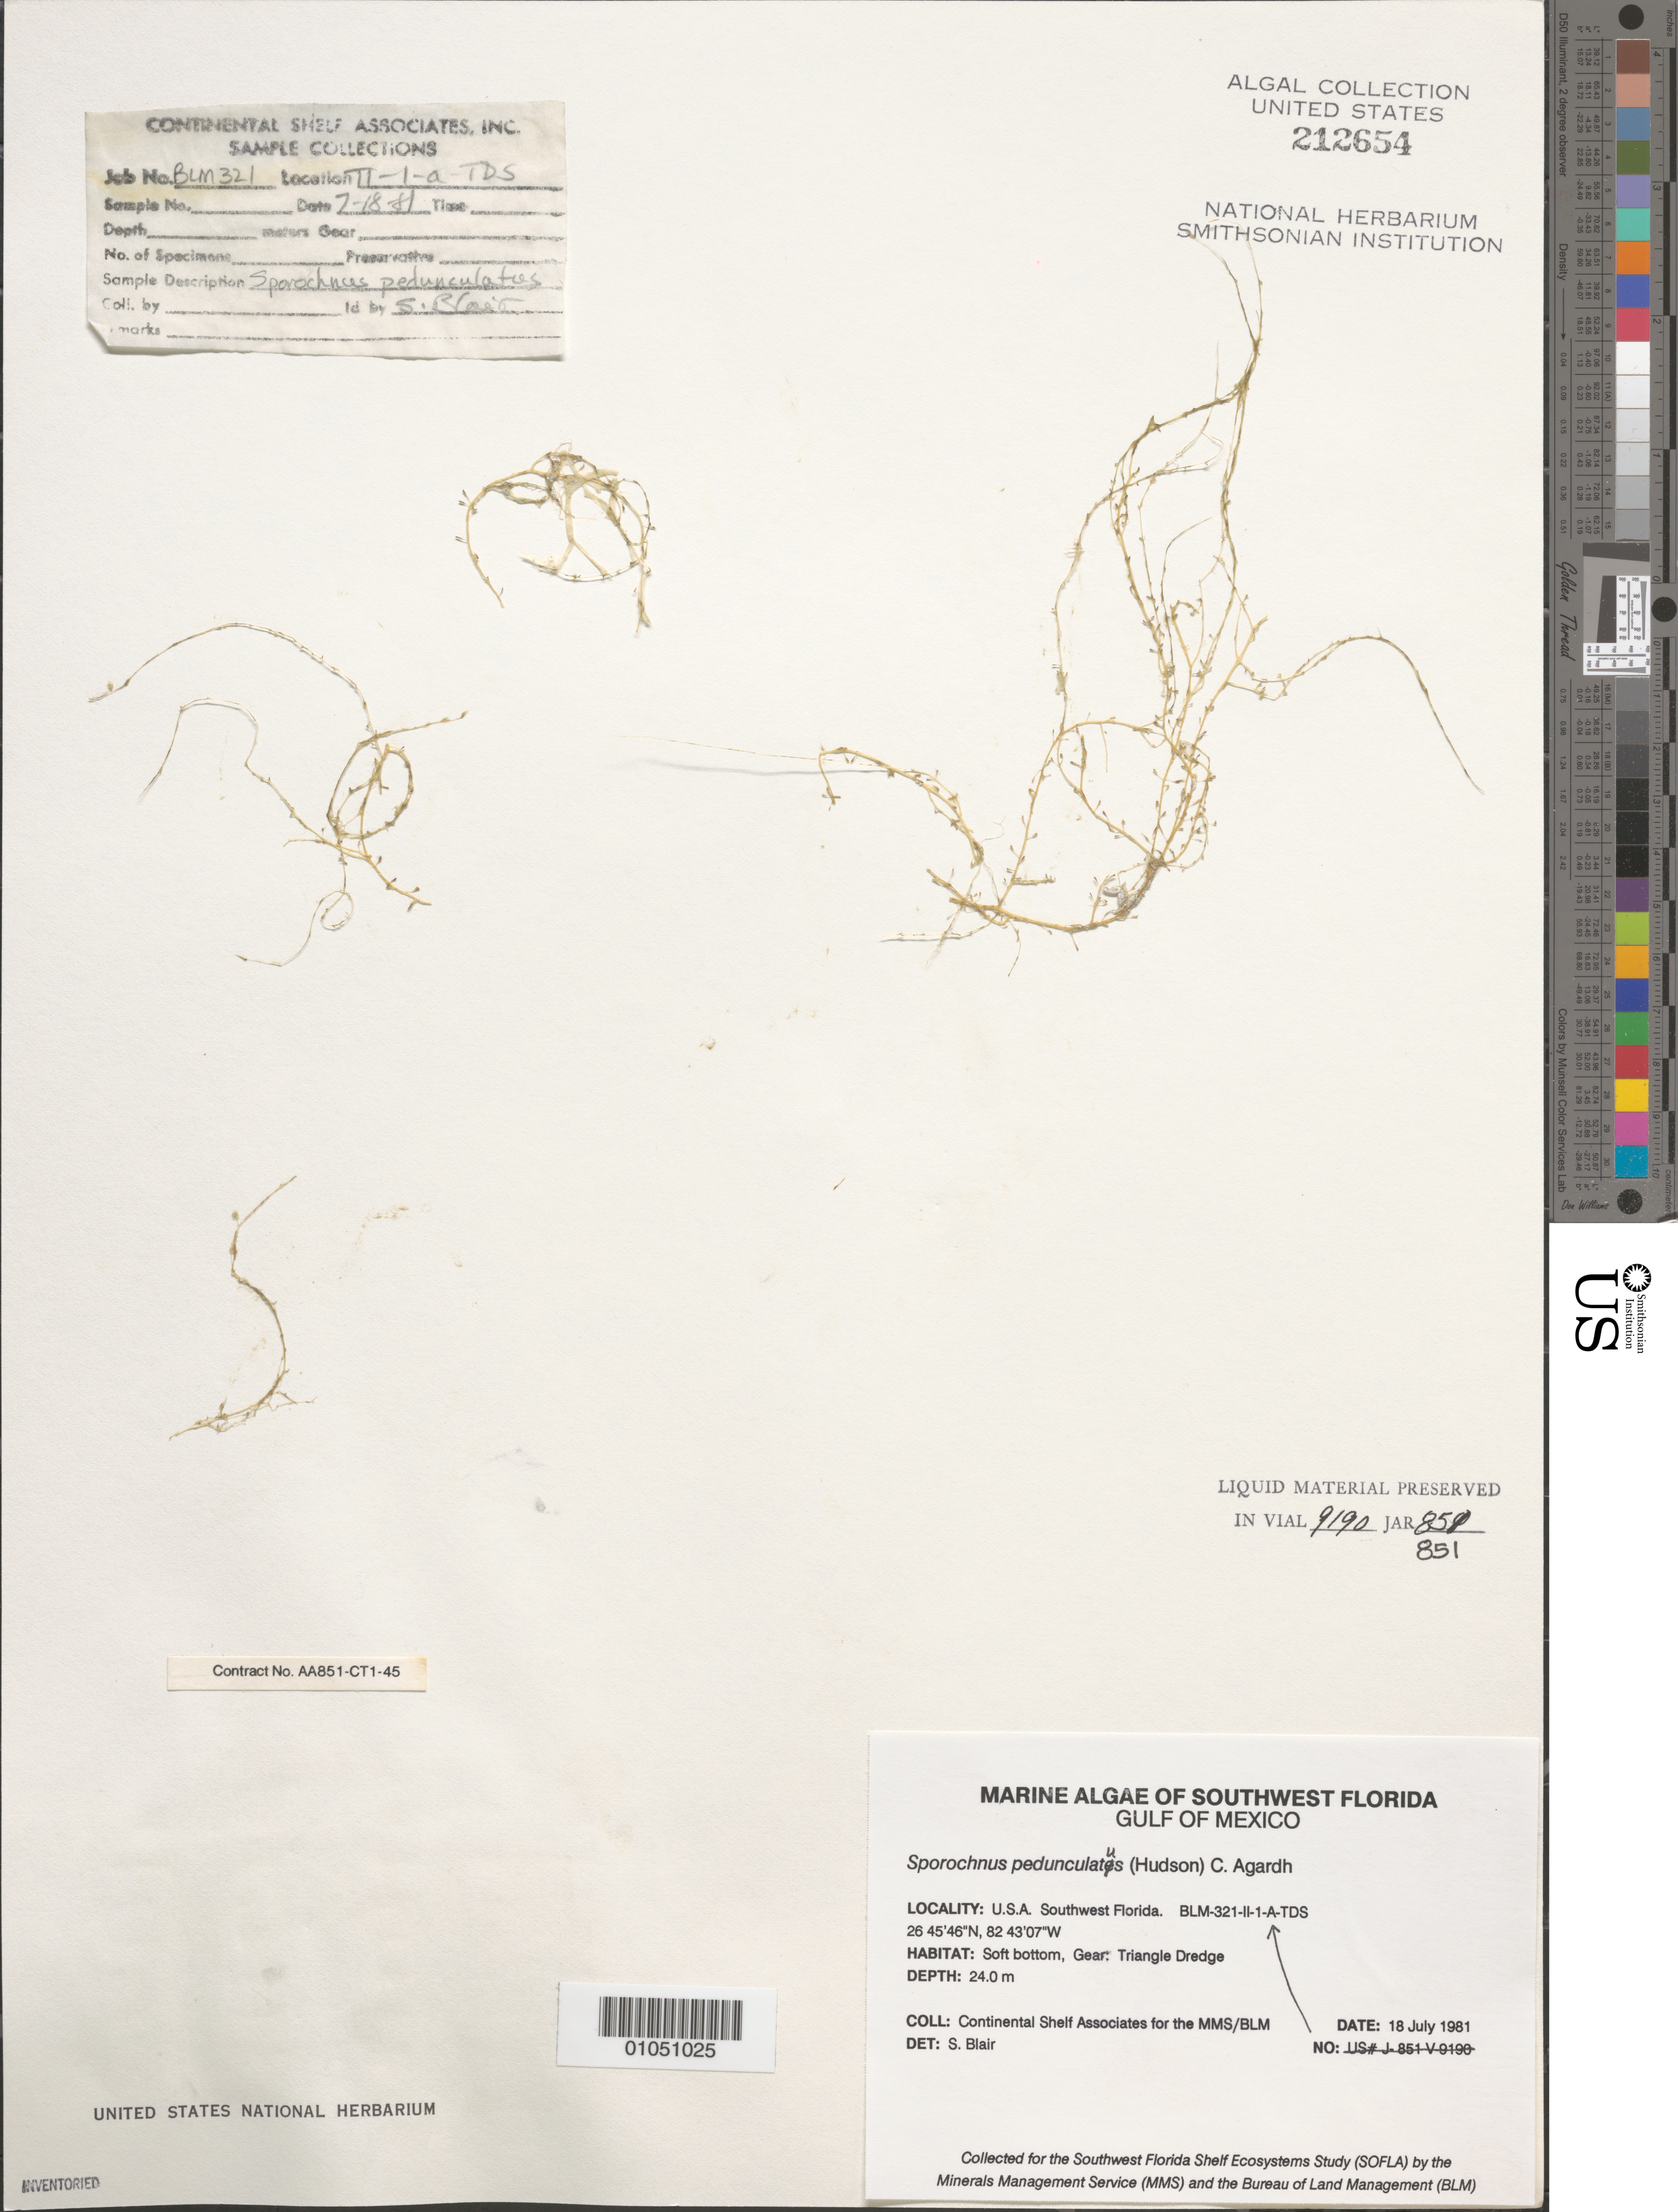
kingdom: Chromista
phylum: Ochrophyta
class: Phaeophyceae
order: Sporochnales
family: Sporochnaceae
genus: Sporochnus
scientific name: Sporochnus pedunculatus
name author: (Huds.) C. Agardh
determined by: Blair, S. M.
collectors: Continental Shelf Associates for the MMS/BLM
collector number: BLM-321-II-1-A-TDS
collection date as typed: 18 Jul 1981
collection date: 1981-07-18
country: United States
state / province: Florida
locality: Gulf of Mexico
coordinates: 26 45'46"N, 82 43'07"W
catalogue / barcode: US 212654